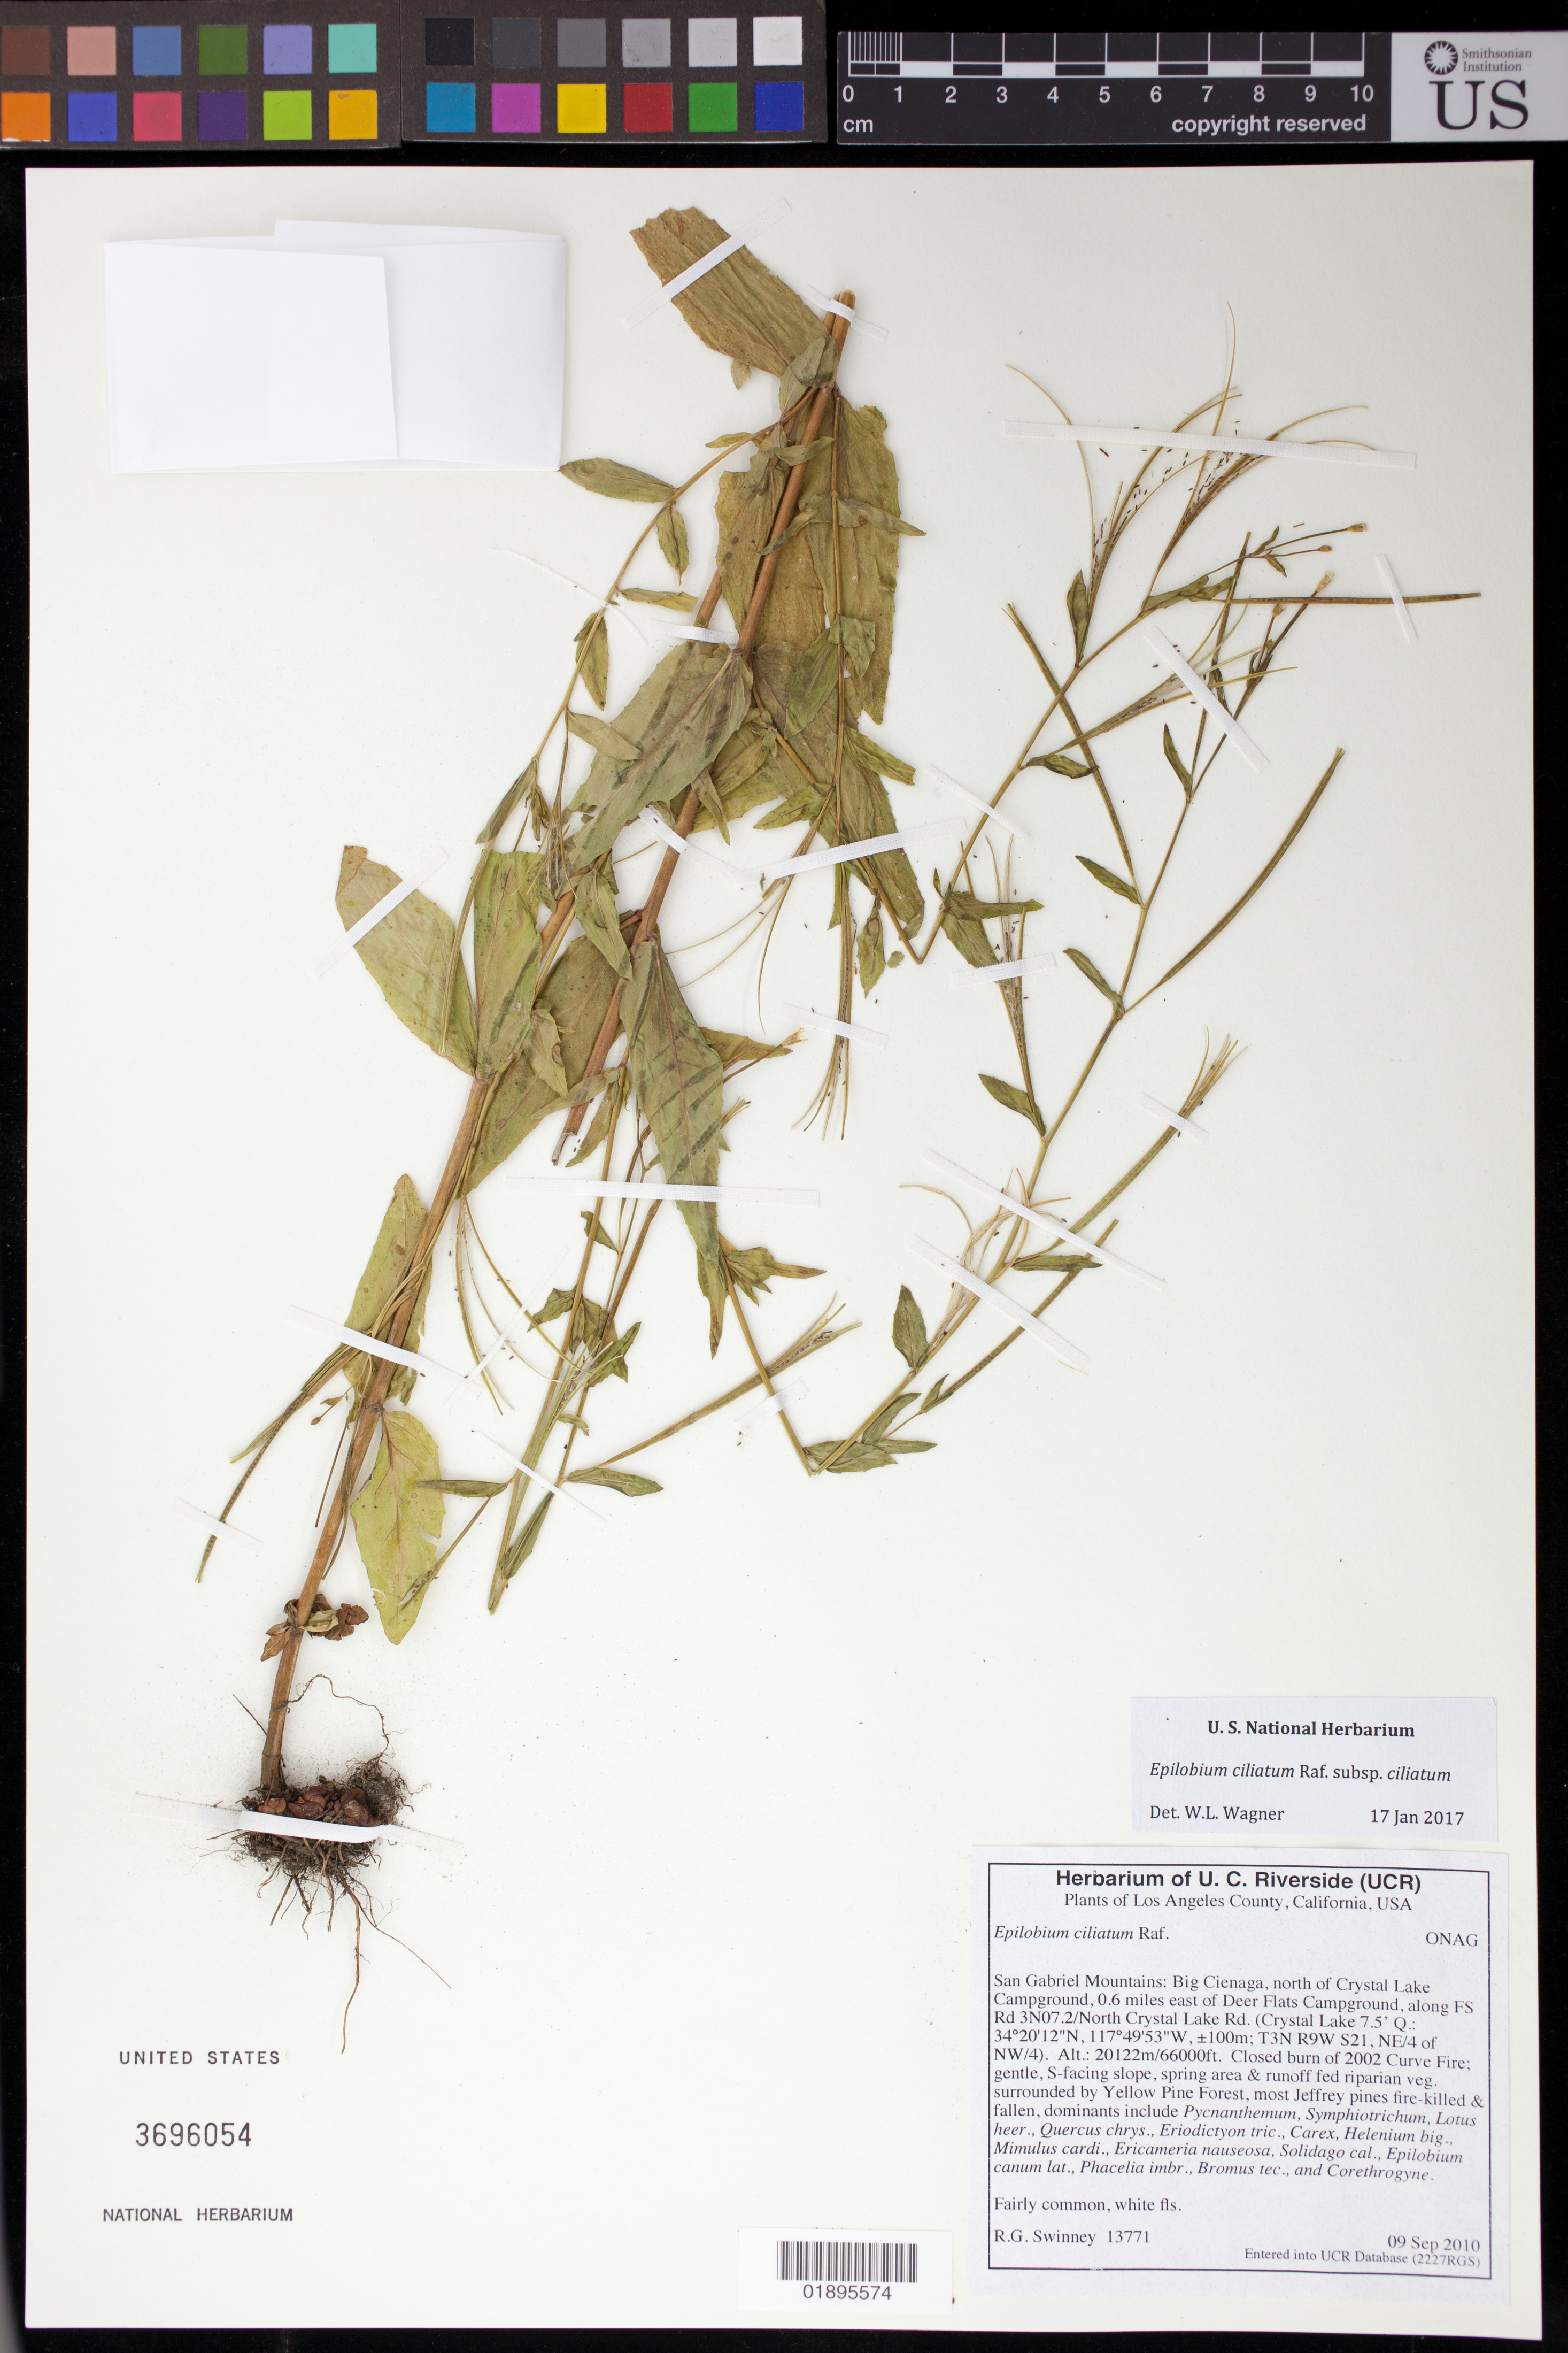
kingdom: Plantae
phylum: Tracheophyta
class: Magnoliopsida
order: Myrtales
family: Onagraceae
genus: Epilobium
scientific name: Epilobium ciliatum var. ciliatum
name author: Raf.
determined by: Wagner, W. L., (BOT), Smithsonian Institution - National Museum of Natural History (UNITED STATES)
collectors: R. Swinney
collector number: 13771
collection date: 2010-09-09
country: United States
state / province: California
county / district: Los Angeles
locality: San Gabriel Mountains, Big Cienaga, north of Crystal Lake Campground, 0.6 miles east of Deer Flats Campground, along FS Rd (3N07.2/North Crystal Lake Rd.)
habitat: Closed burn of 2002 Curve Fire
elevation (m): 20122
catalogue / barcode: US 3696054